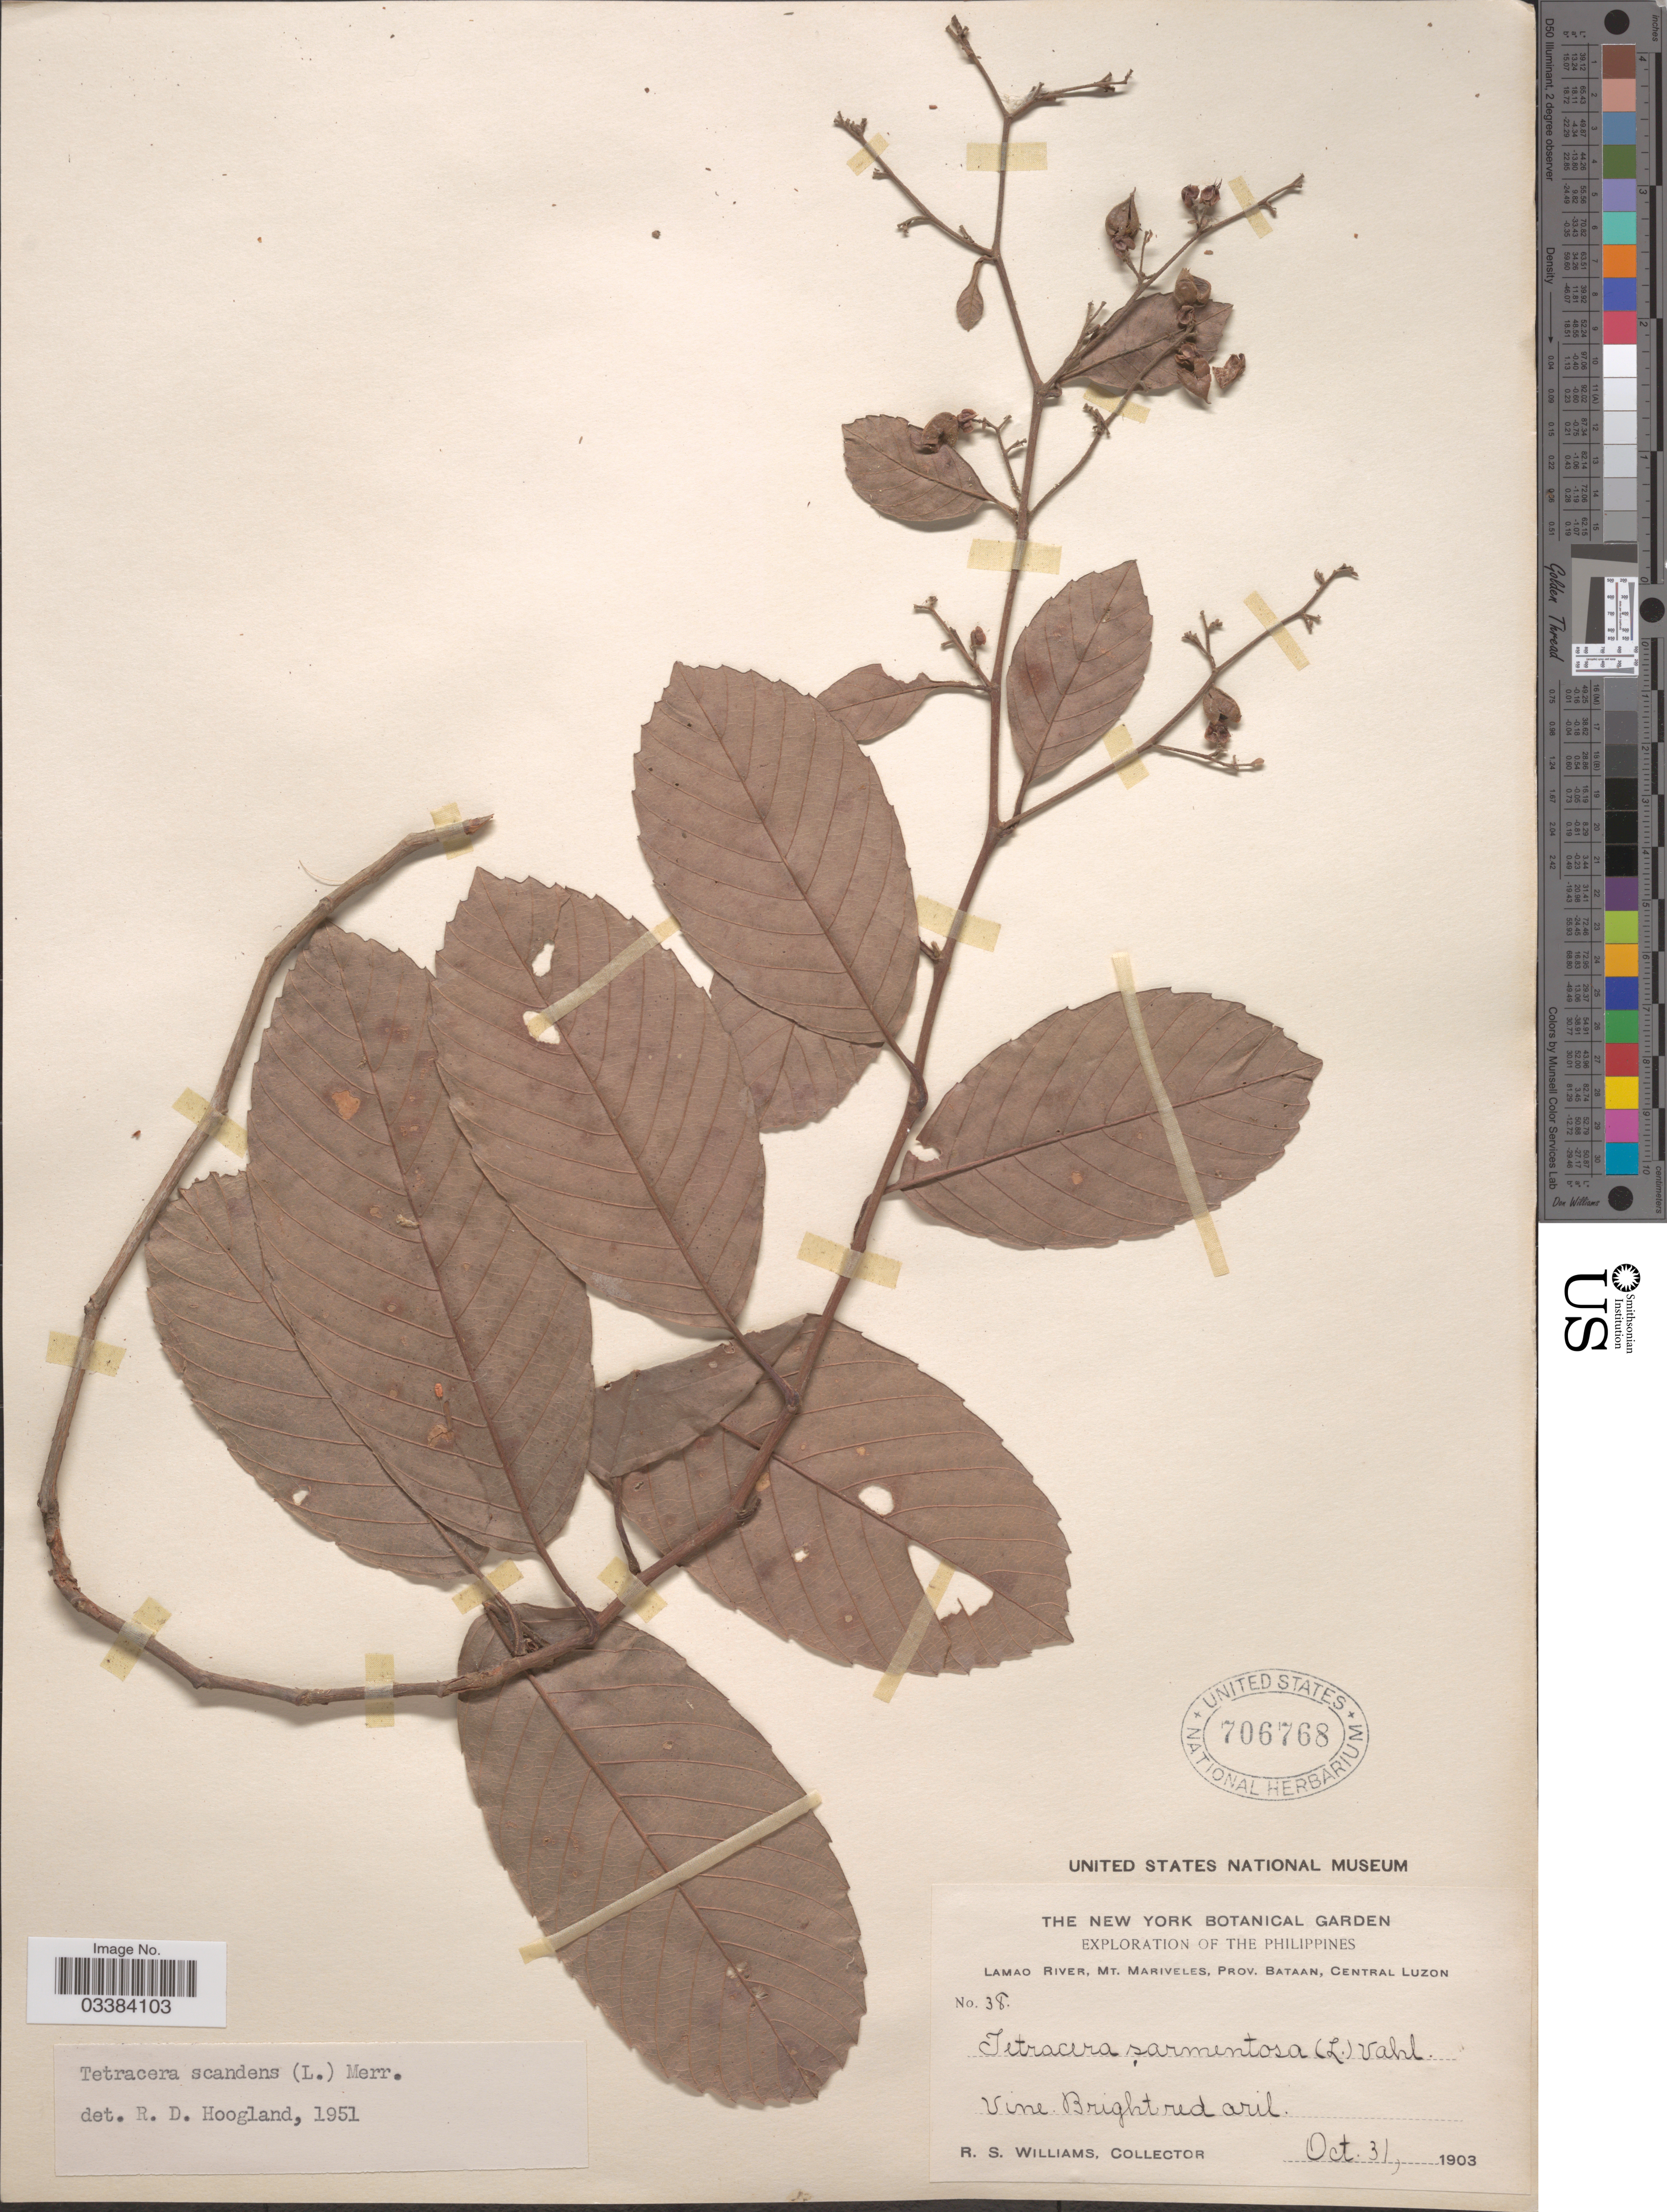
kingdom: Plantae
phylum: Tracheophyta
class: Magnoliopsida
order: Dilleniales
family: Dilleniaceae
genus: Tetracera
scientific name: Tetracera scandens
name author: (L.) Merr.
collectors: R. S. Williams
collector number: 38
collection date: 1903-10-31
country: Philippines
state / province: Central Luzon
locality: Lamao River, Mt. Mariveles, Prov. Bataan.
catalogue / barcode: US 706768